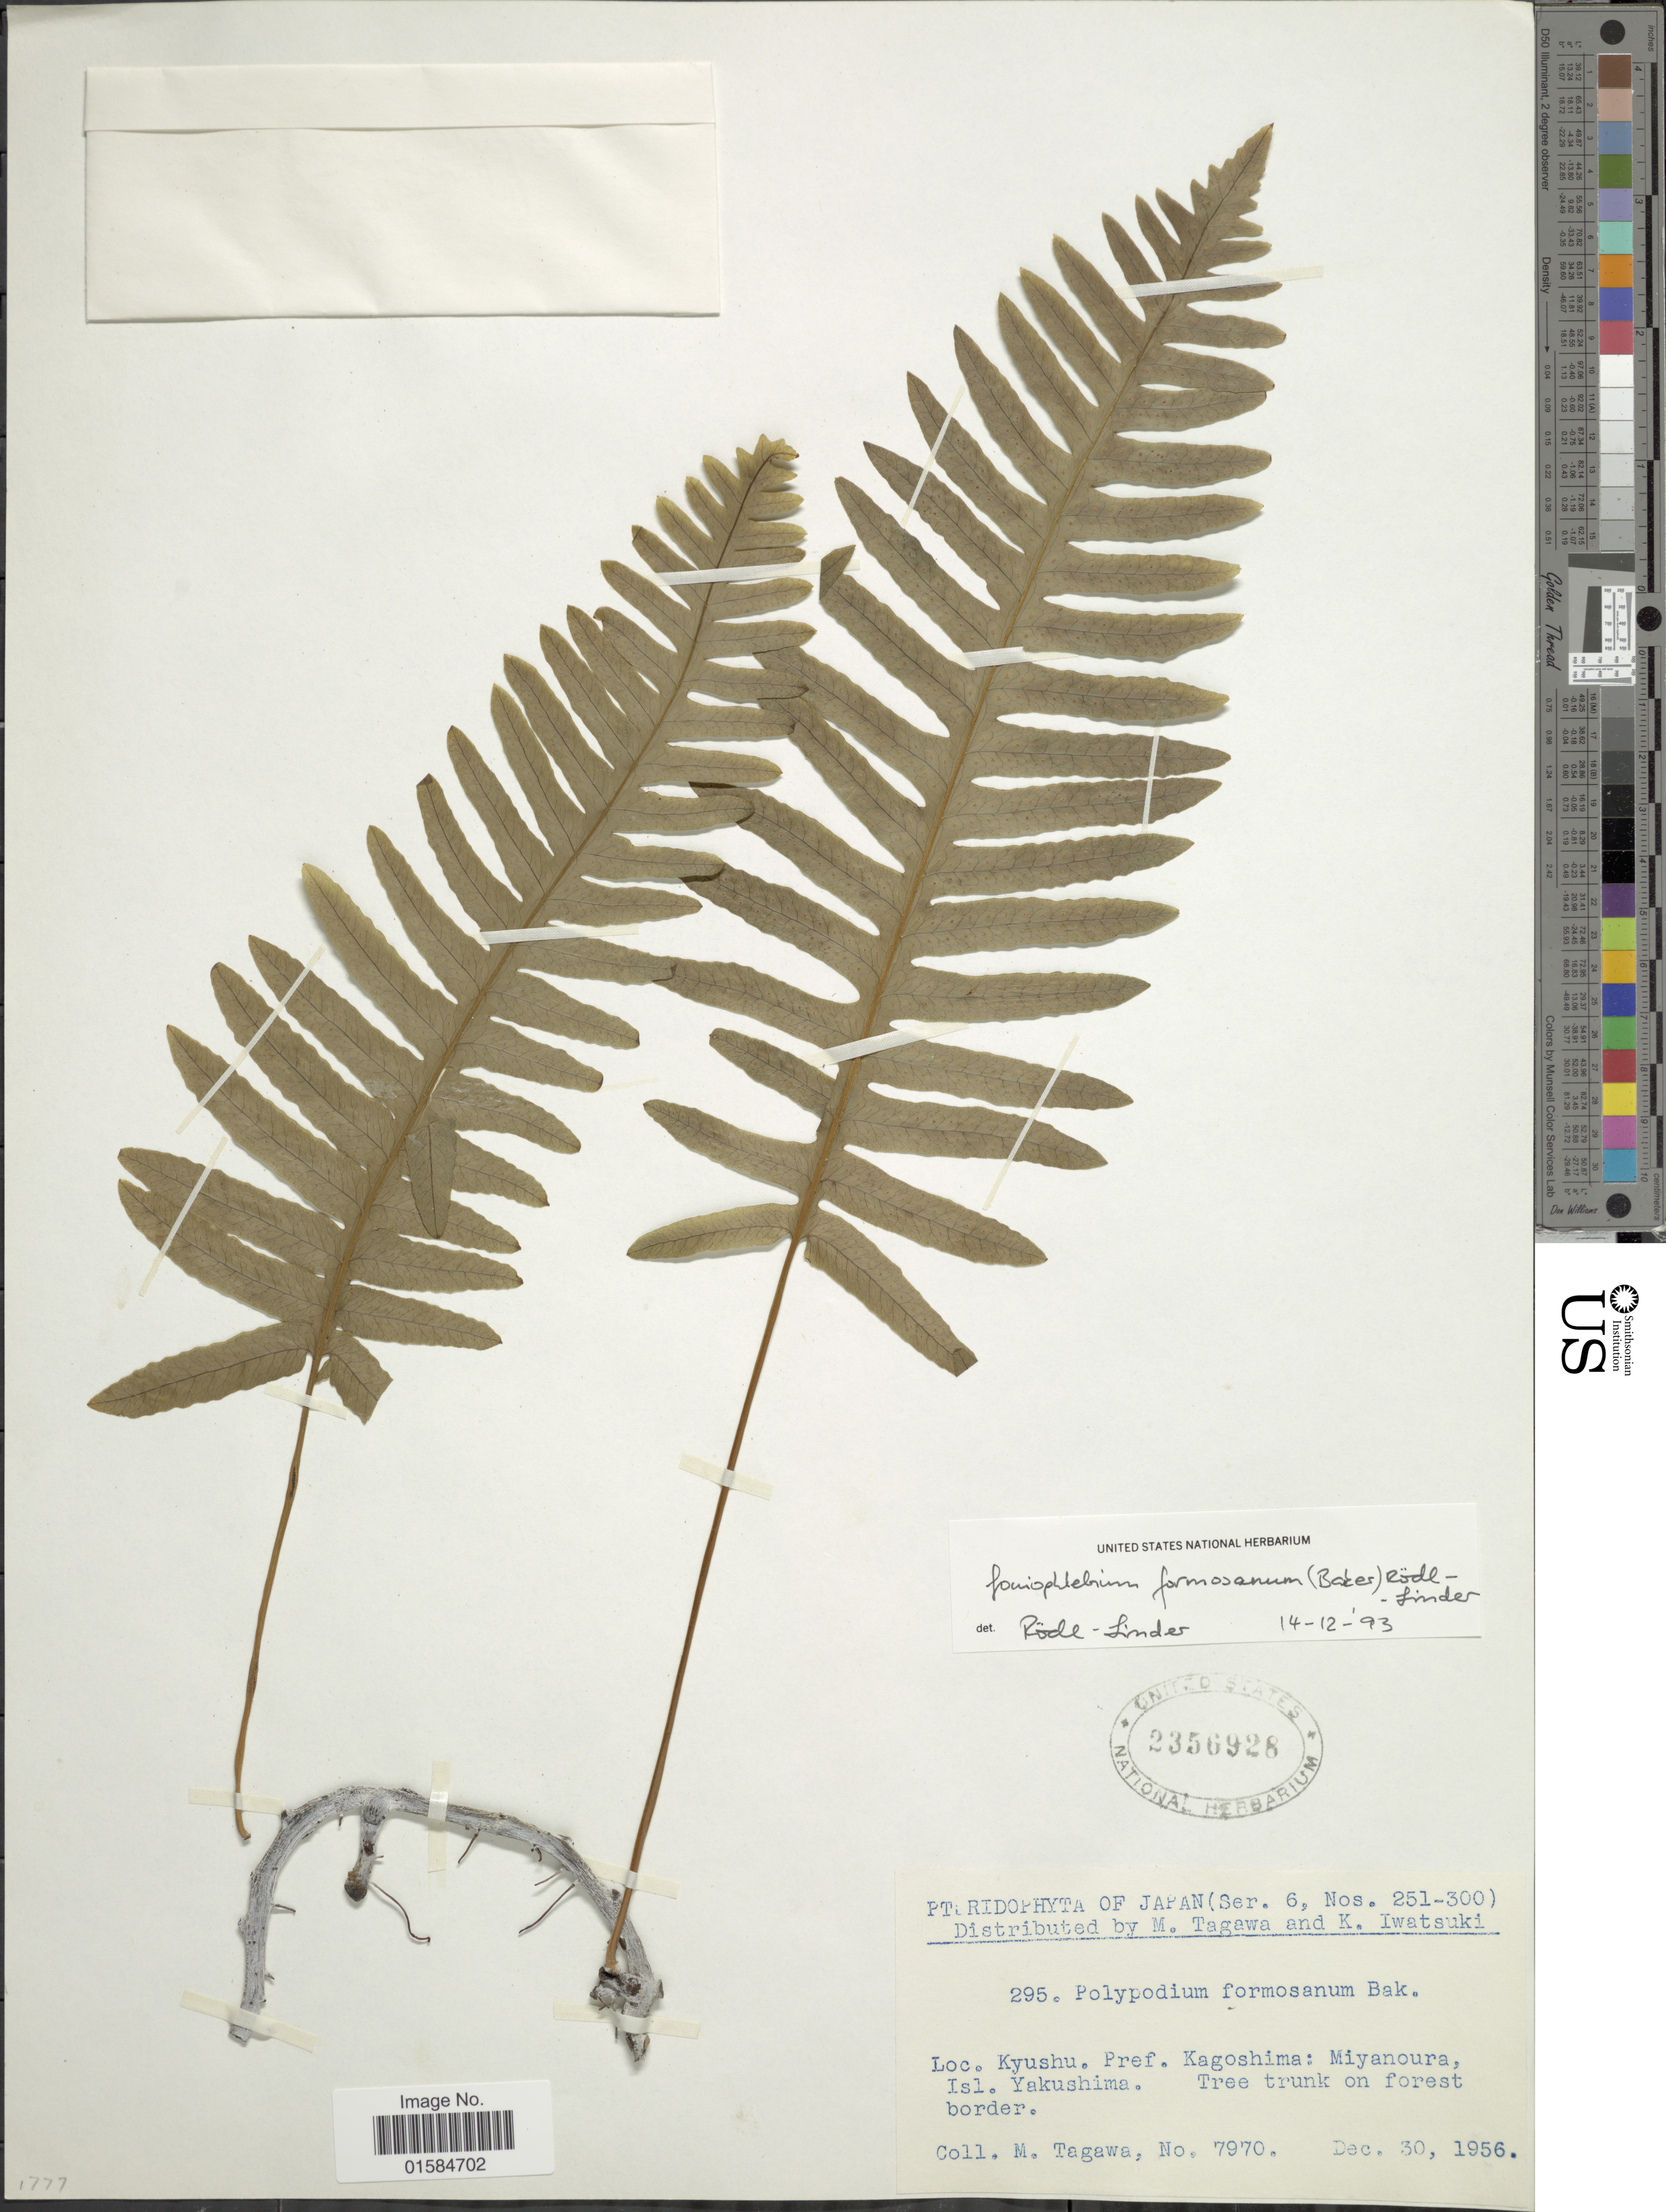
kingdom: Plantae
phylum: Tracheophyta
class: Polypodiopsida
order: Polypodiales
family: Polypodiaceae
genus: Goniophlebium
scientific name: Goniophlebium formosanum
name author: (Baker) Rödl-Linder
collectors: M. Tagawa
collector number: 7970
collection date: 1956-12-30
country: Japan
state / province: Kagosima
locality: Kyushu. Pref. Kagoshima: Miyanoura, Isl. Yakushima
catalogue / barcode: US 2356928